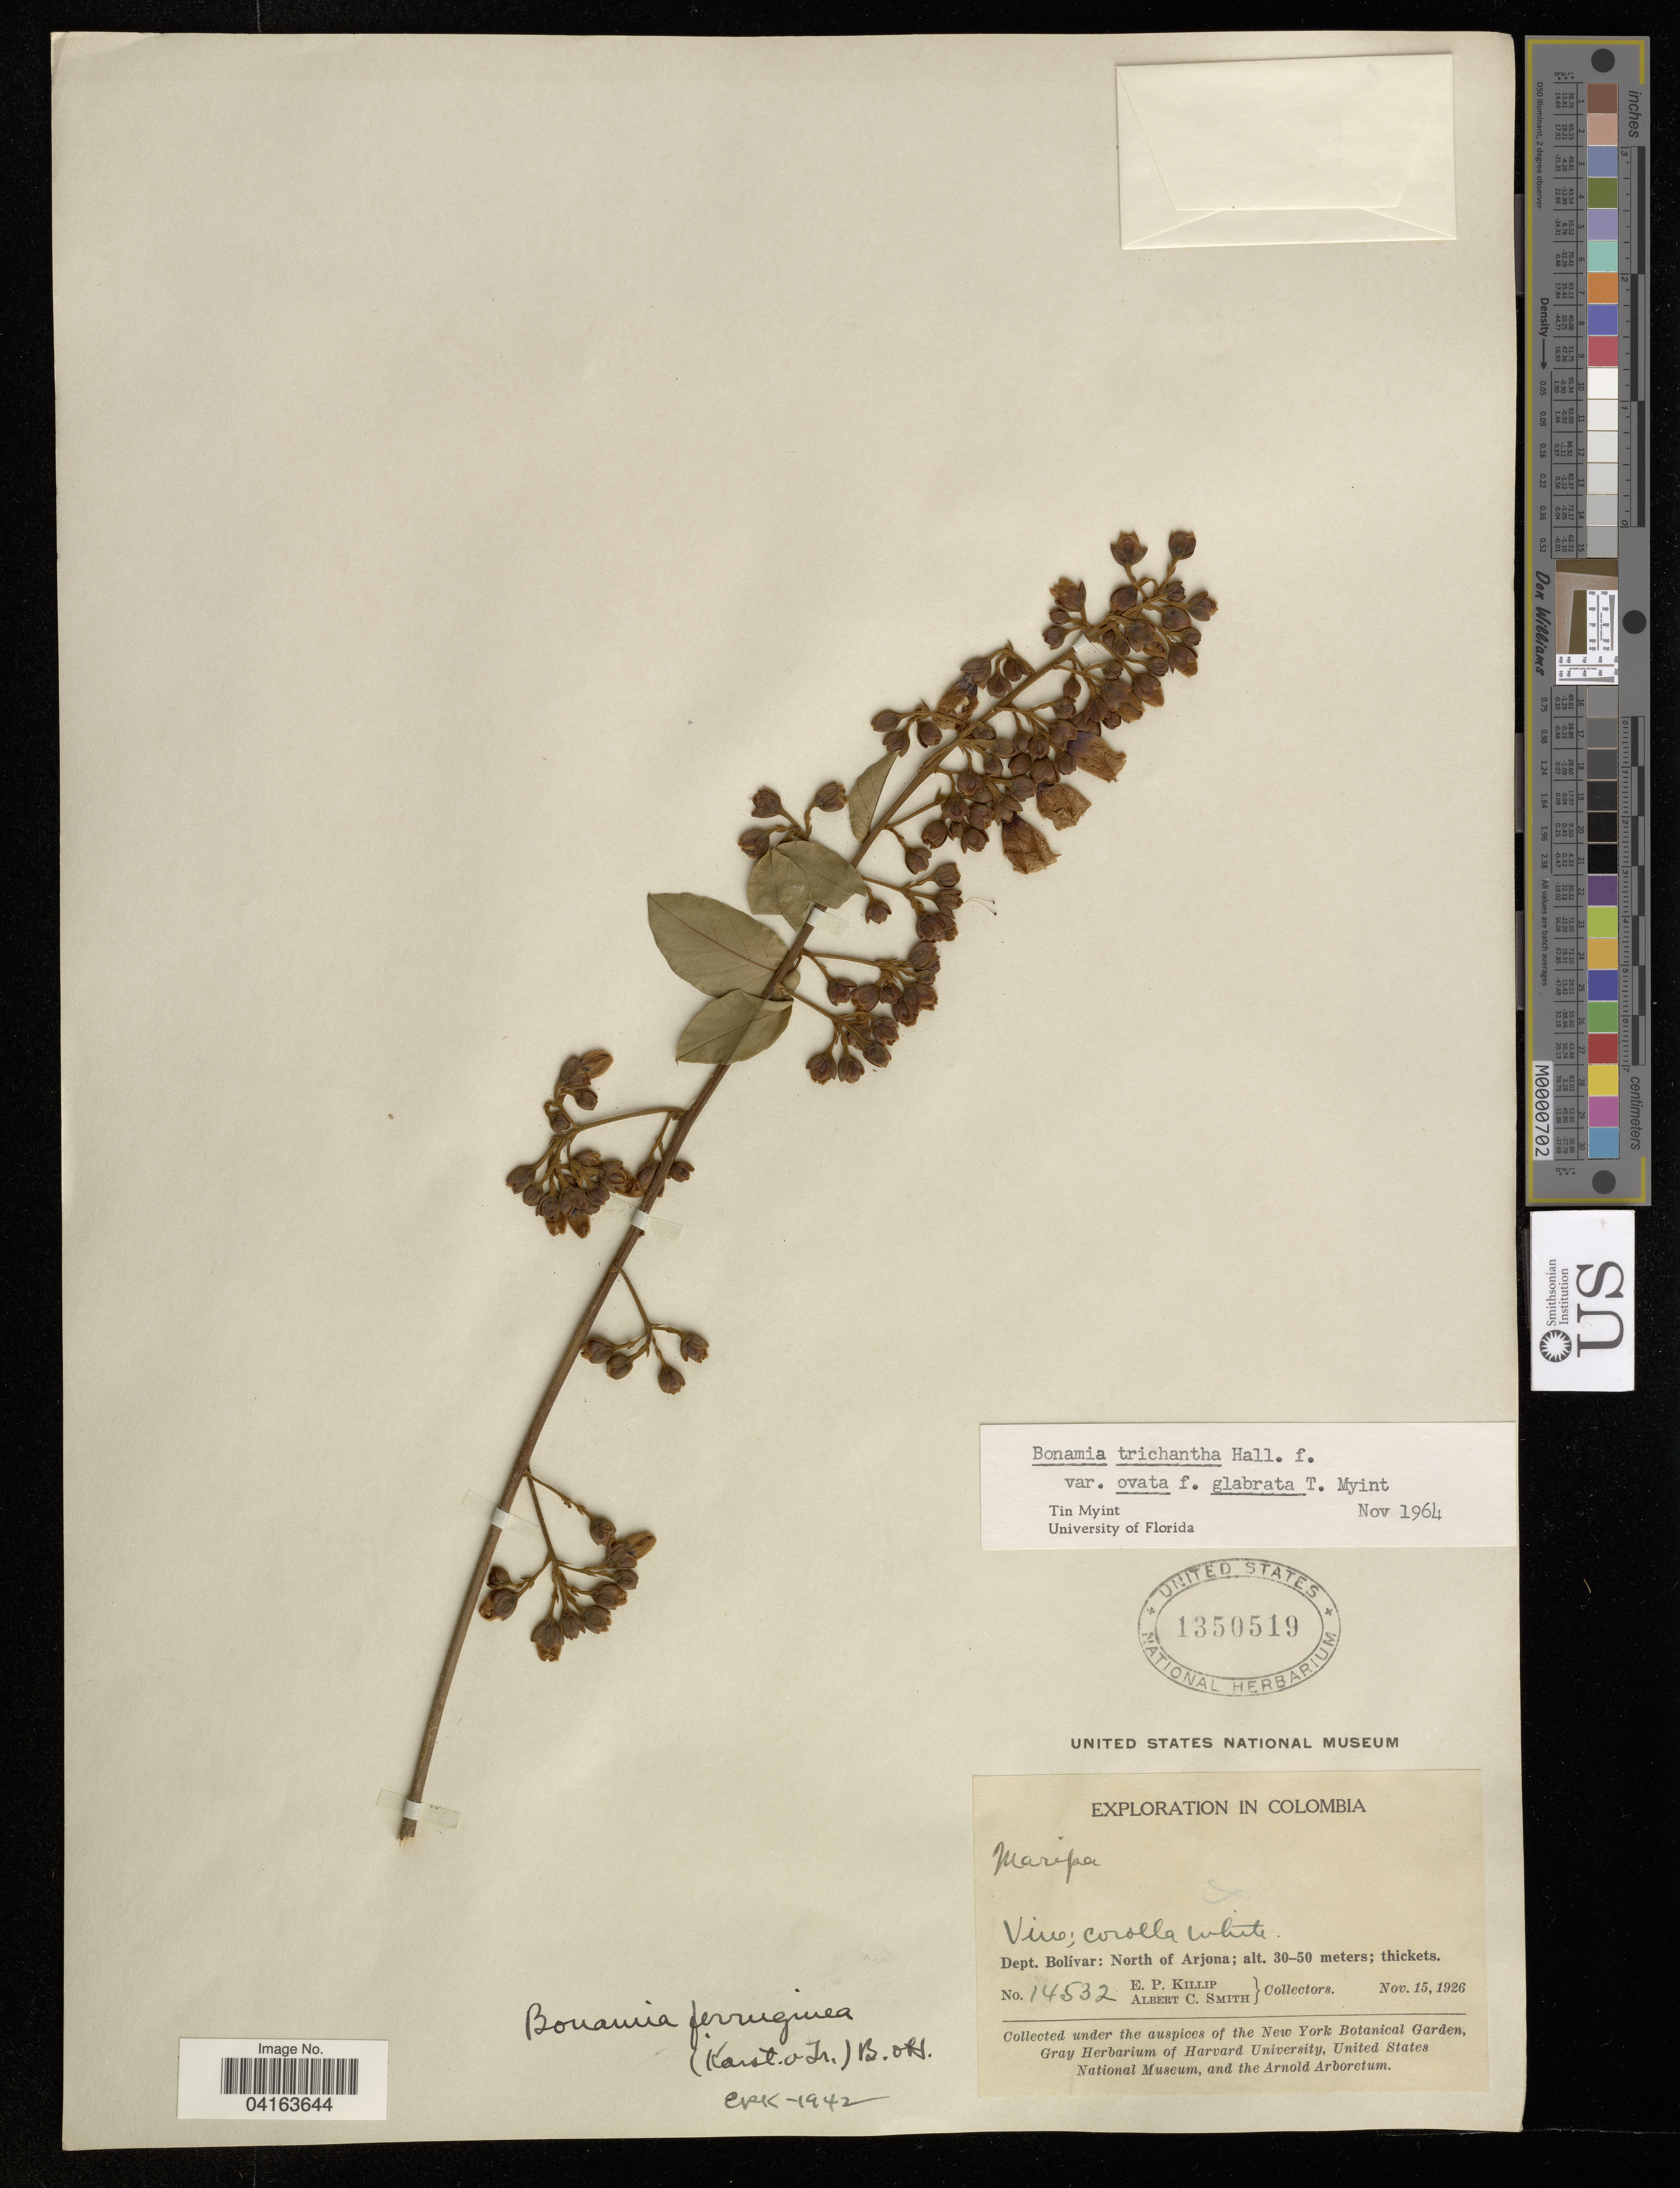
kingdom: Plantae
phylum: Tracheophyta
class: Magnoliopsida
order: Solanales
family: Convolvulaceae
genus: Bonamia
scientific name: Bonamia trichantha f. glabrata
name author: Myint & D.B. Ward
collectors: E. P. Killip & A. C. Smith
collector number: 14532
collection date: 1926-11-15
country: Colombia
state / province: Bolívar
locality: Dept. Bolívar: North of Arjona.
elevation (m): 30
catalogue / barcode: US 1350519